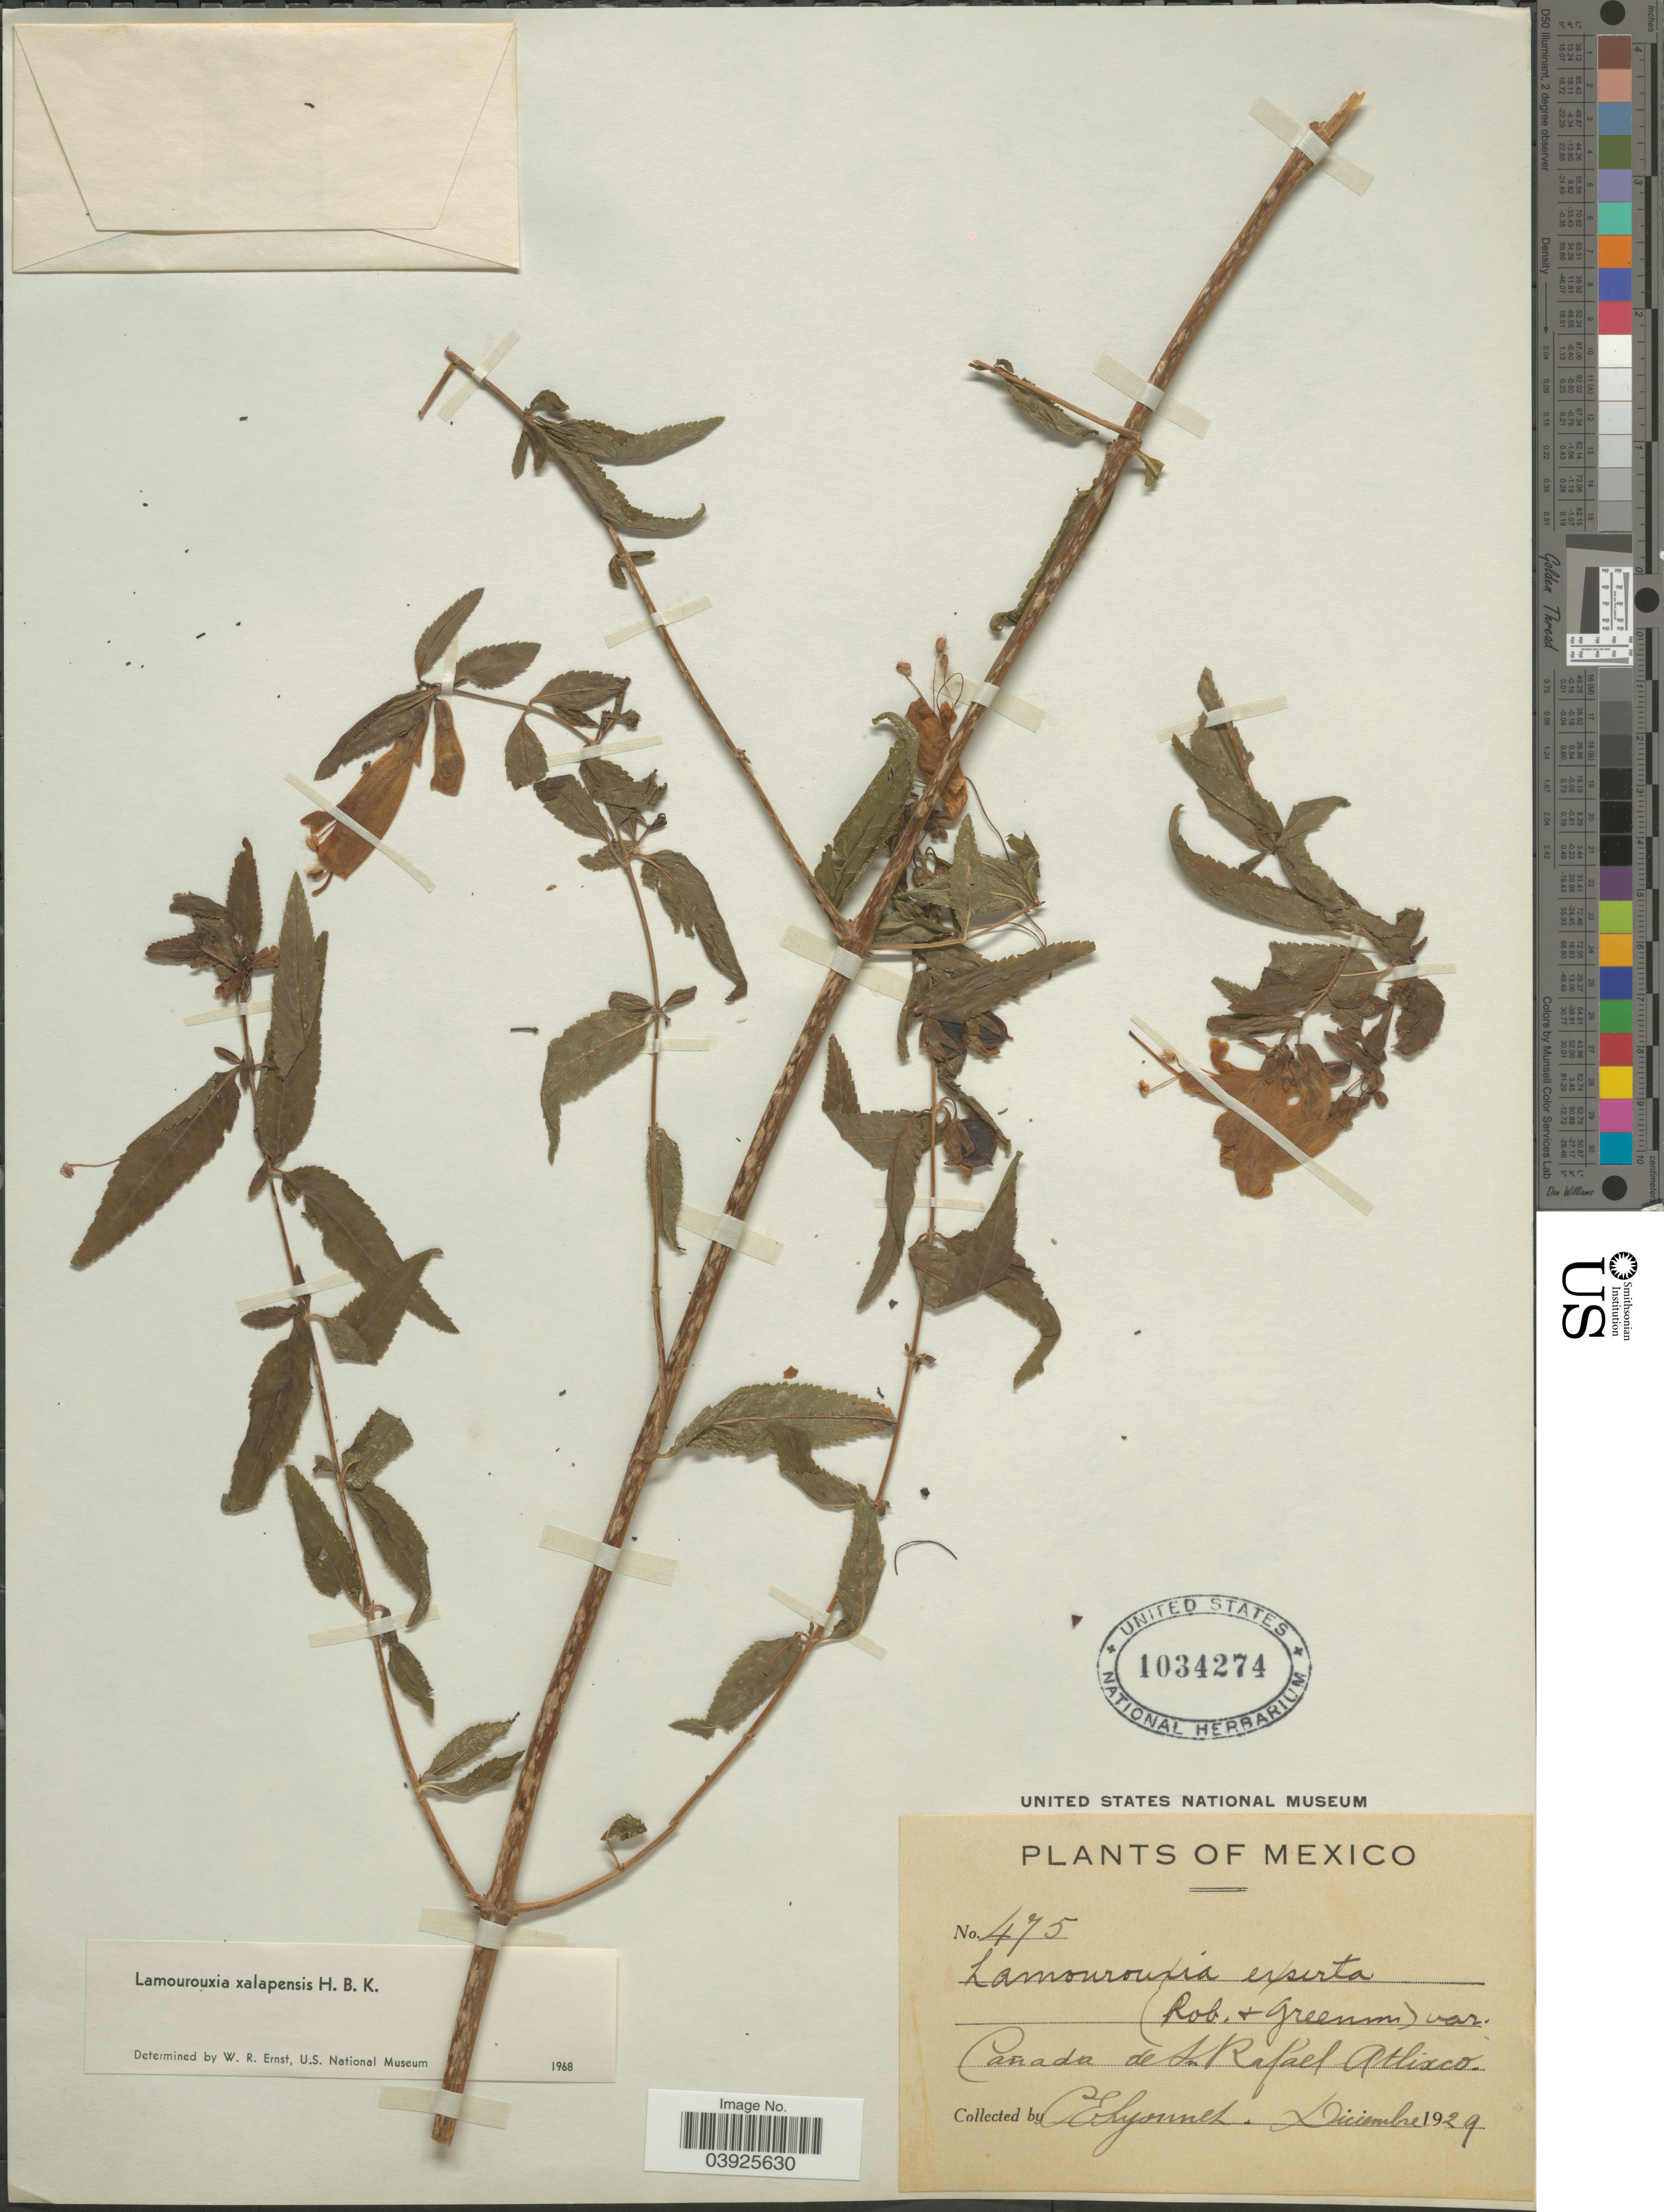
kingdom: Plantae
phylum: Tracheophyta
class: Magnoliopsida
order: Lamiales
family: Orobanchaceae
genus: Lamourouxia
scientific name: Lamourouxia xalapensis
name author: Kunth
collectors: C. Lyonnet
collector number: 475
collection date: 1929-12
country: Mexico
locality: Cañada de Sn Rafael Atlisco.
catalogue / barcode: US 1034274